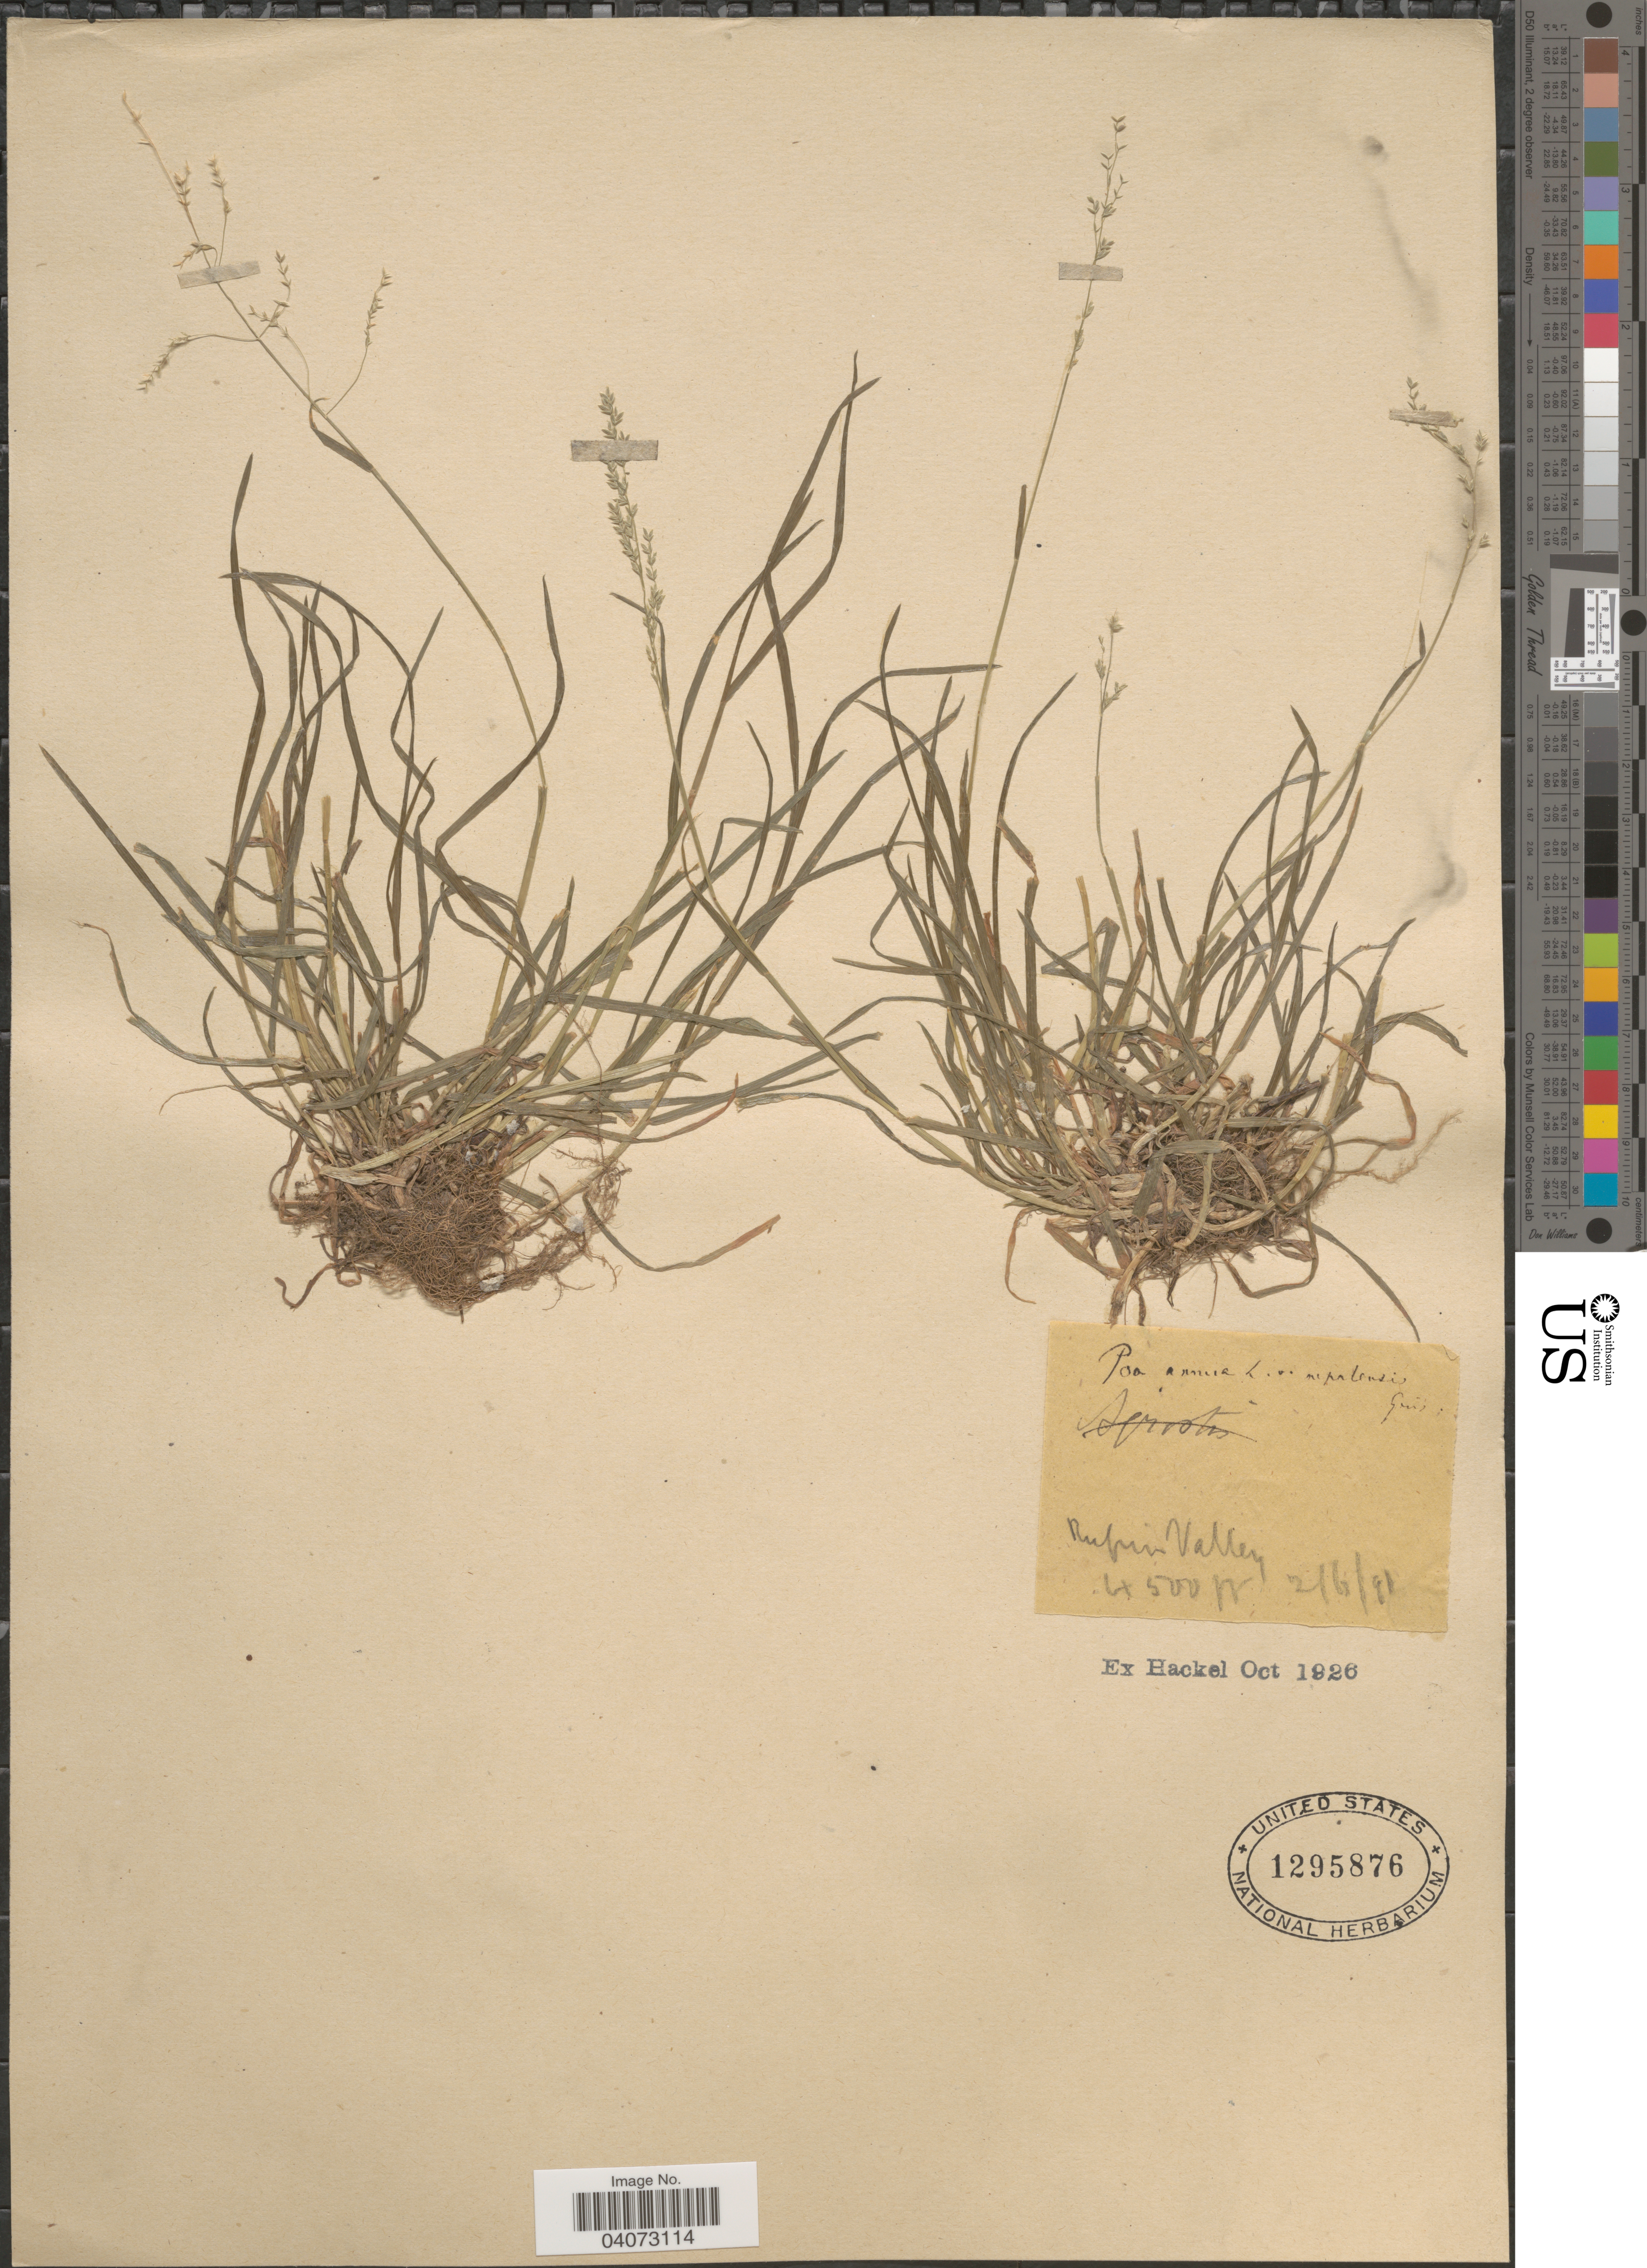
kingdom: Plantae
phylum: Tracheophyta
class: Liliopsida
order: Poales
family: Poaceae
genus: Poa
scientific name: Poa annua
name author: L.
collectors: -. Hackel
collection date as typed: Transcribed d/m/y: 2/6/91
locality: Rupin Valley.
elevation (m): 1372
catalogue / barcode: US 1295876